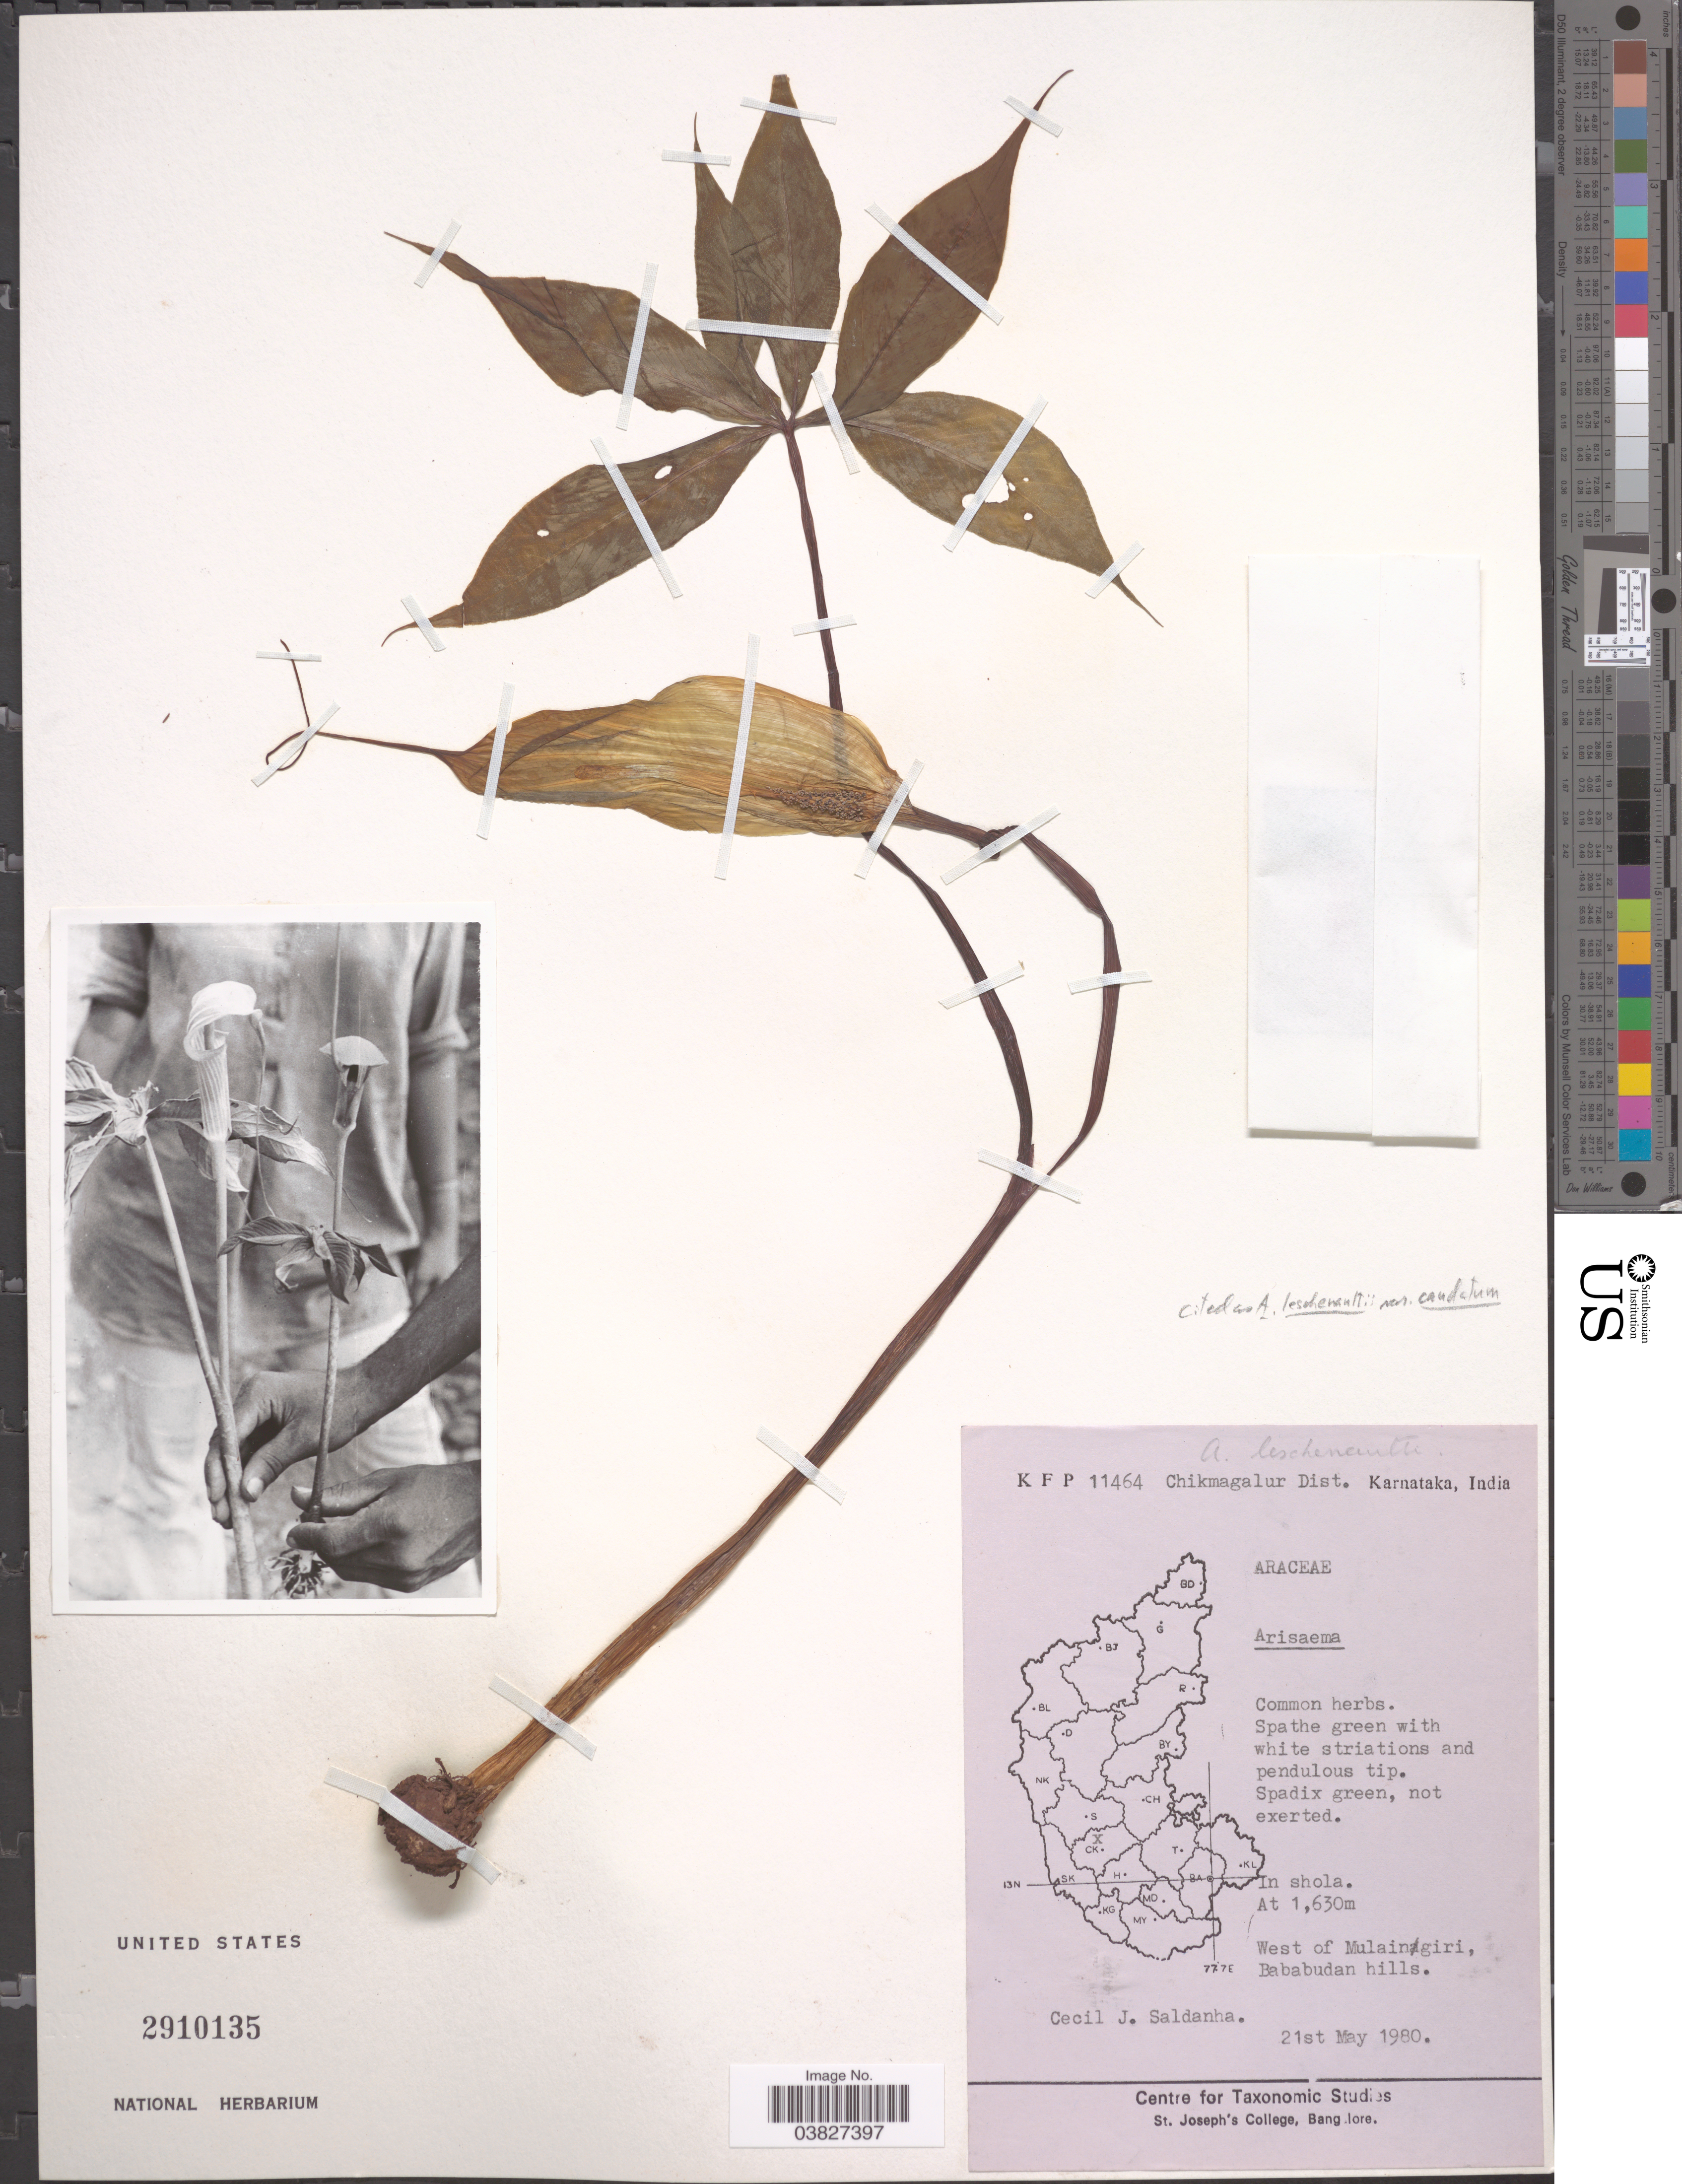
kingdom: Plantae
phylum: Tracheophyta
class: Liliopsida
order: Alismatales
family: Araceae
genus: Arisaema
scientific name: Arisaema leschenaultii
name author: Blume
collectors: C. J. Saldanha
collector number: KFP 11464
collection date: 1980-05-21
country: India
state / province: Karnataka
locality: Chikmagalur Dist. In shola. West of Mulaingiri, Bababudan hills.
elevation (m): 1630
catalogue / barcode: US 2910135